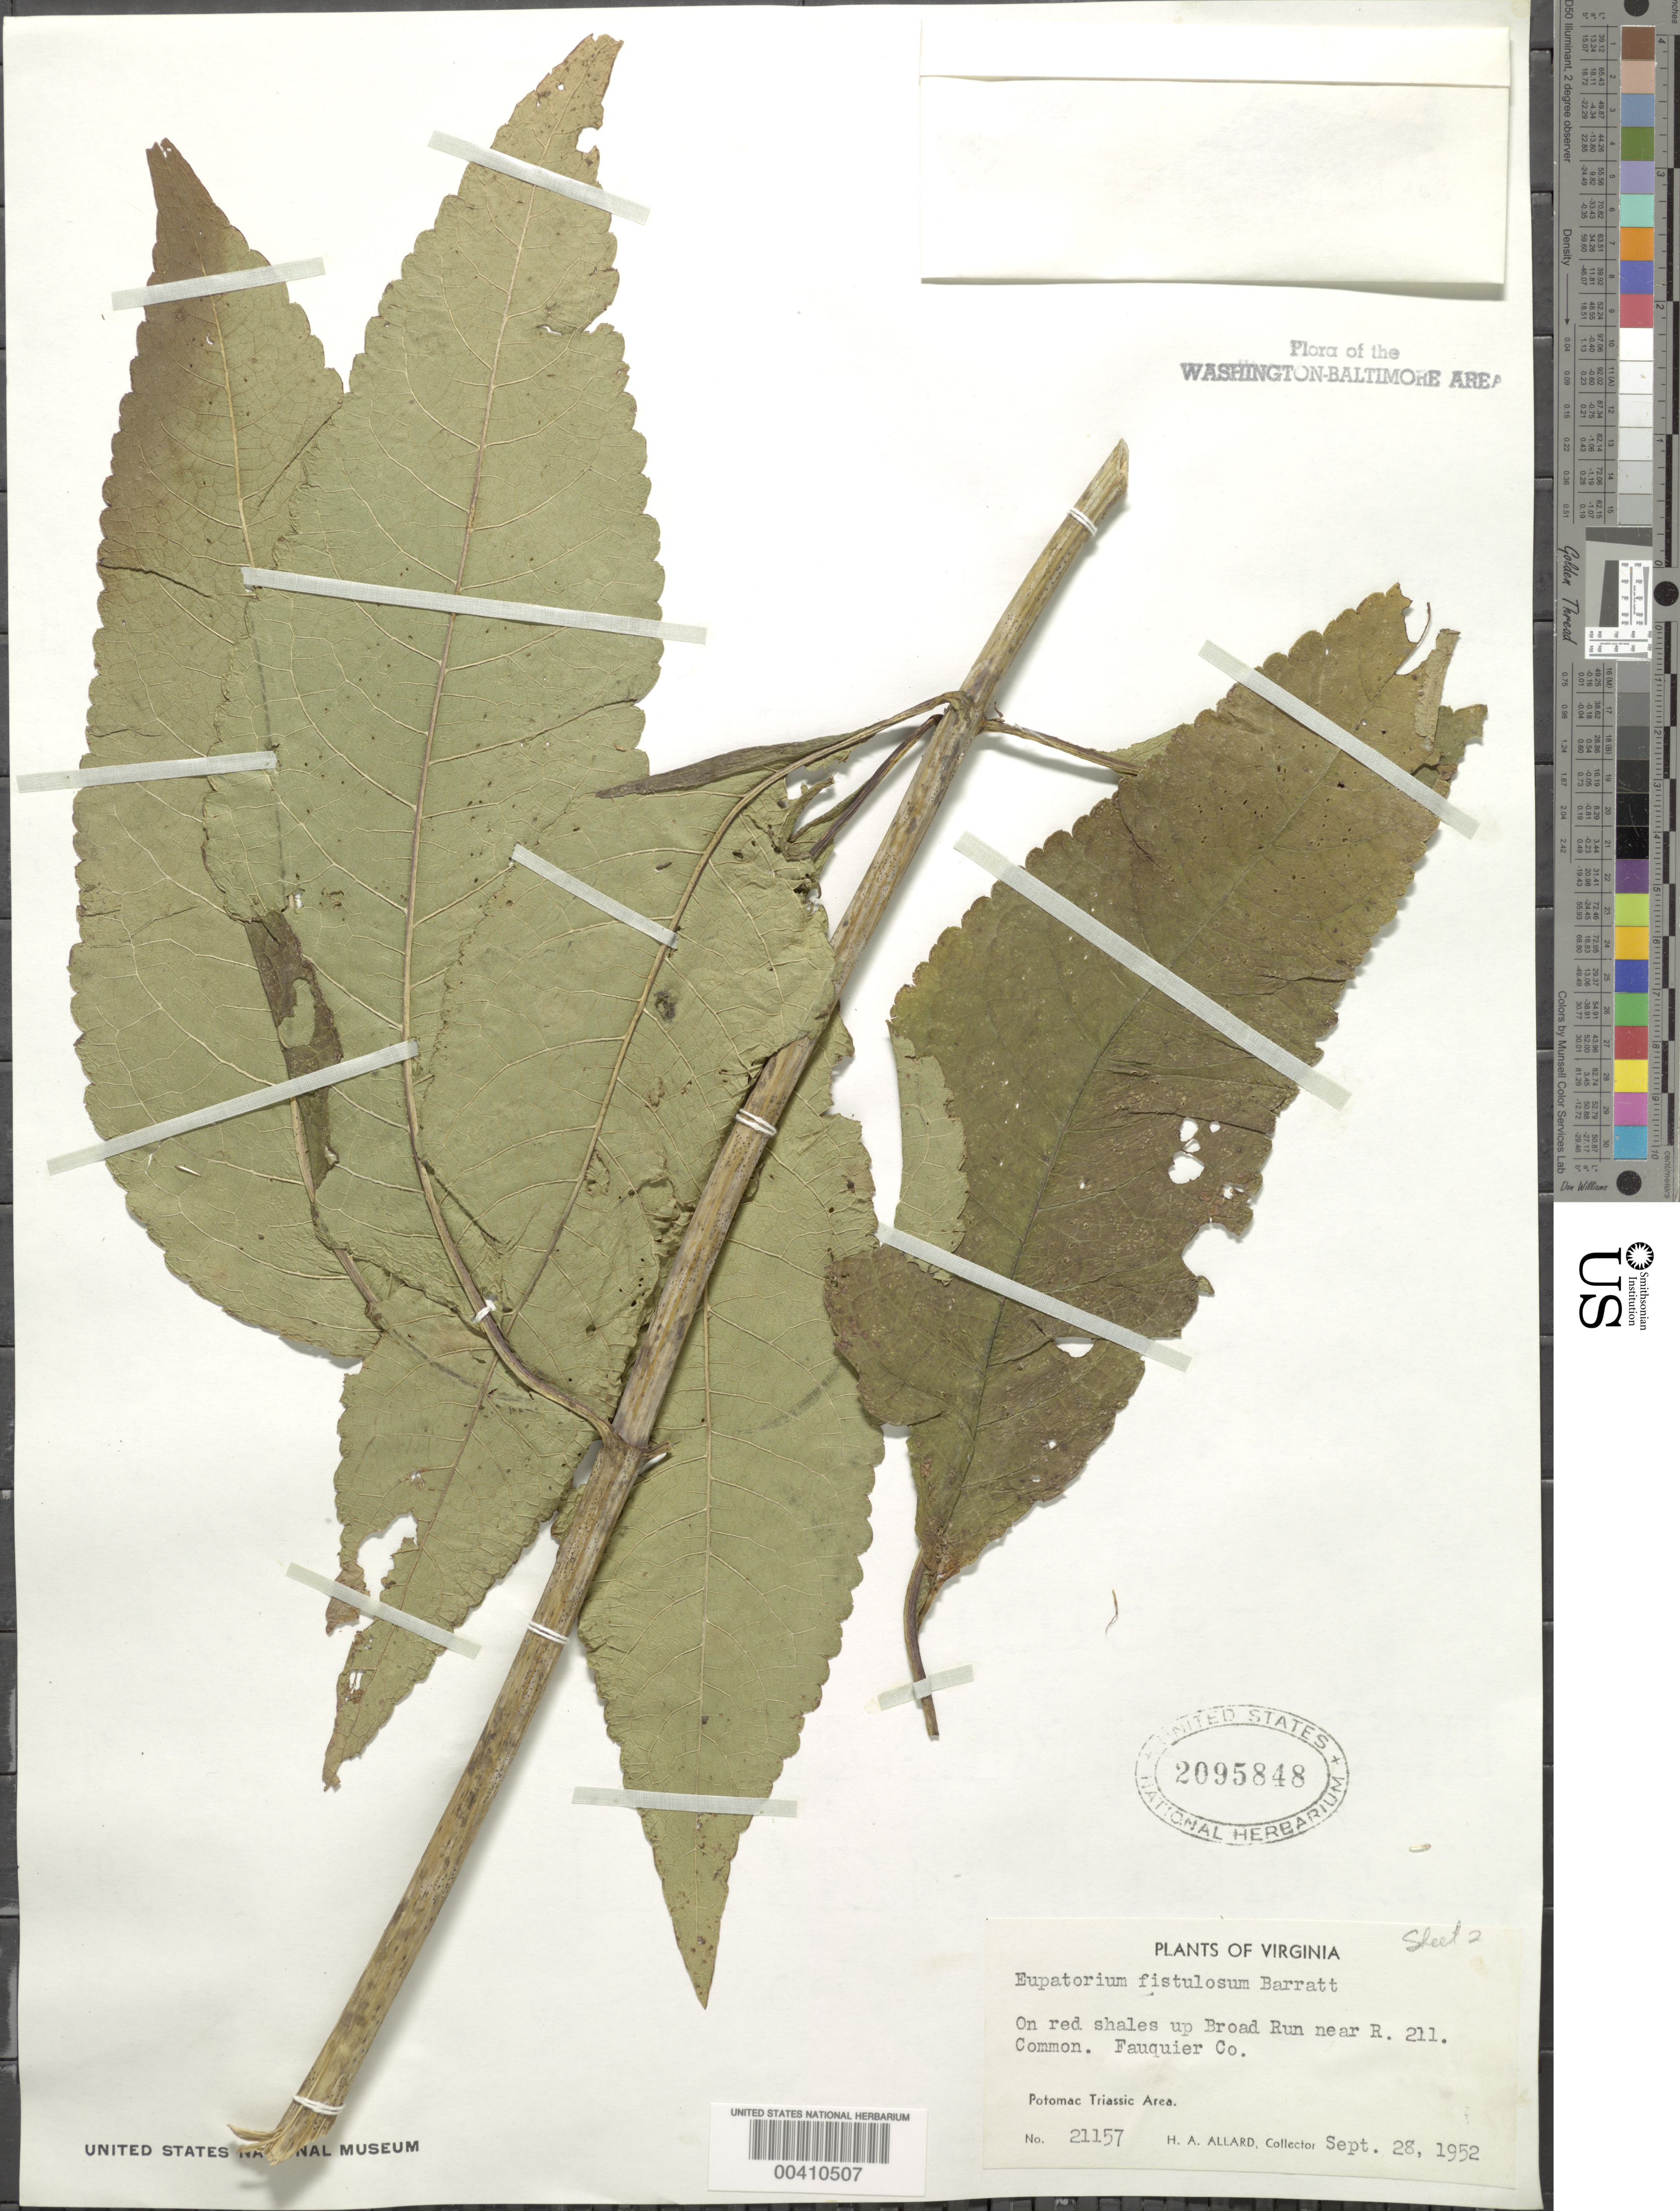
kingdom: Plantae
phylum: Tracheophyta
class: Magnoliopsida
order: Asterales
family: Asteraceae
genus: Eupatorium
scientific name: Eupatorium fistulosum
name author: Barratt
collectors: H. A. Allard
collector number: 21157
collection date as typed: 28 Sep 1952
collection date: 1952-09-28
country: United States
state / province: Virginia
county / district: Fauquier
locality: Broad Run near Rt. 211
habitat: On red shale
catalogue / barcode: US 2095848